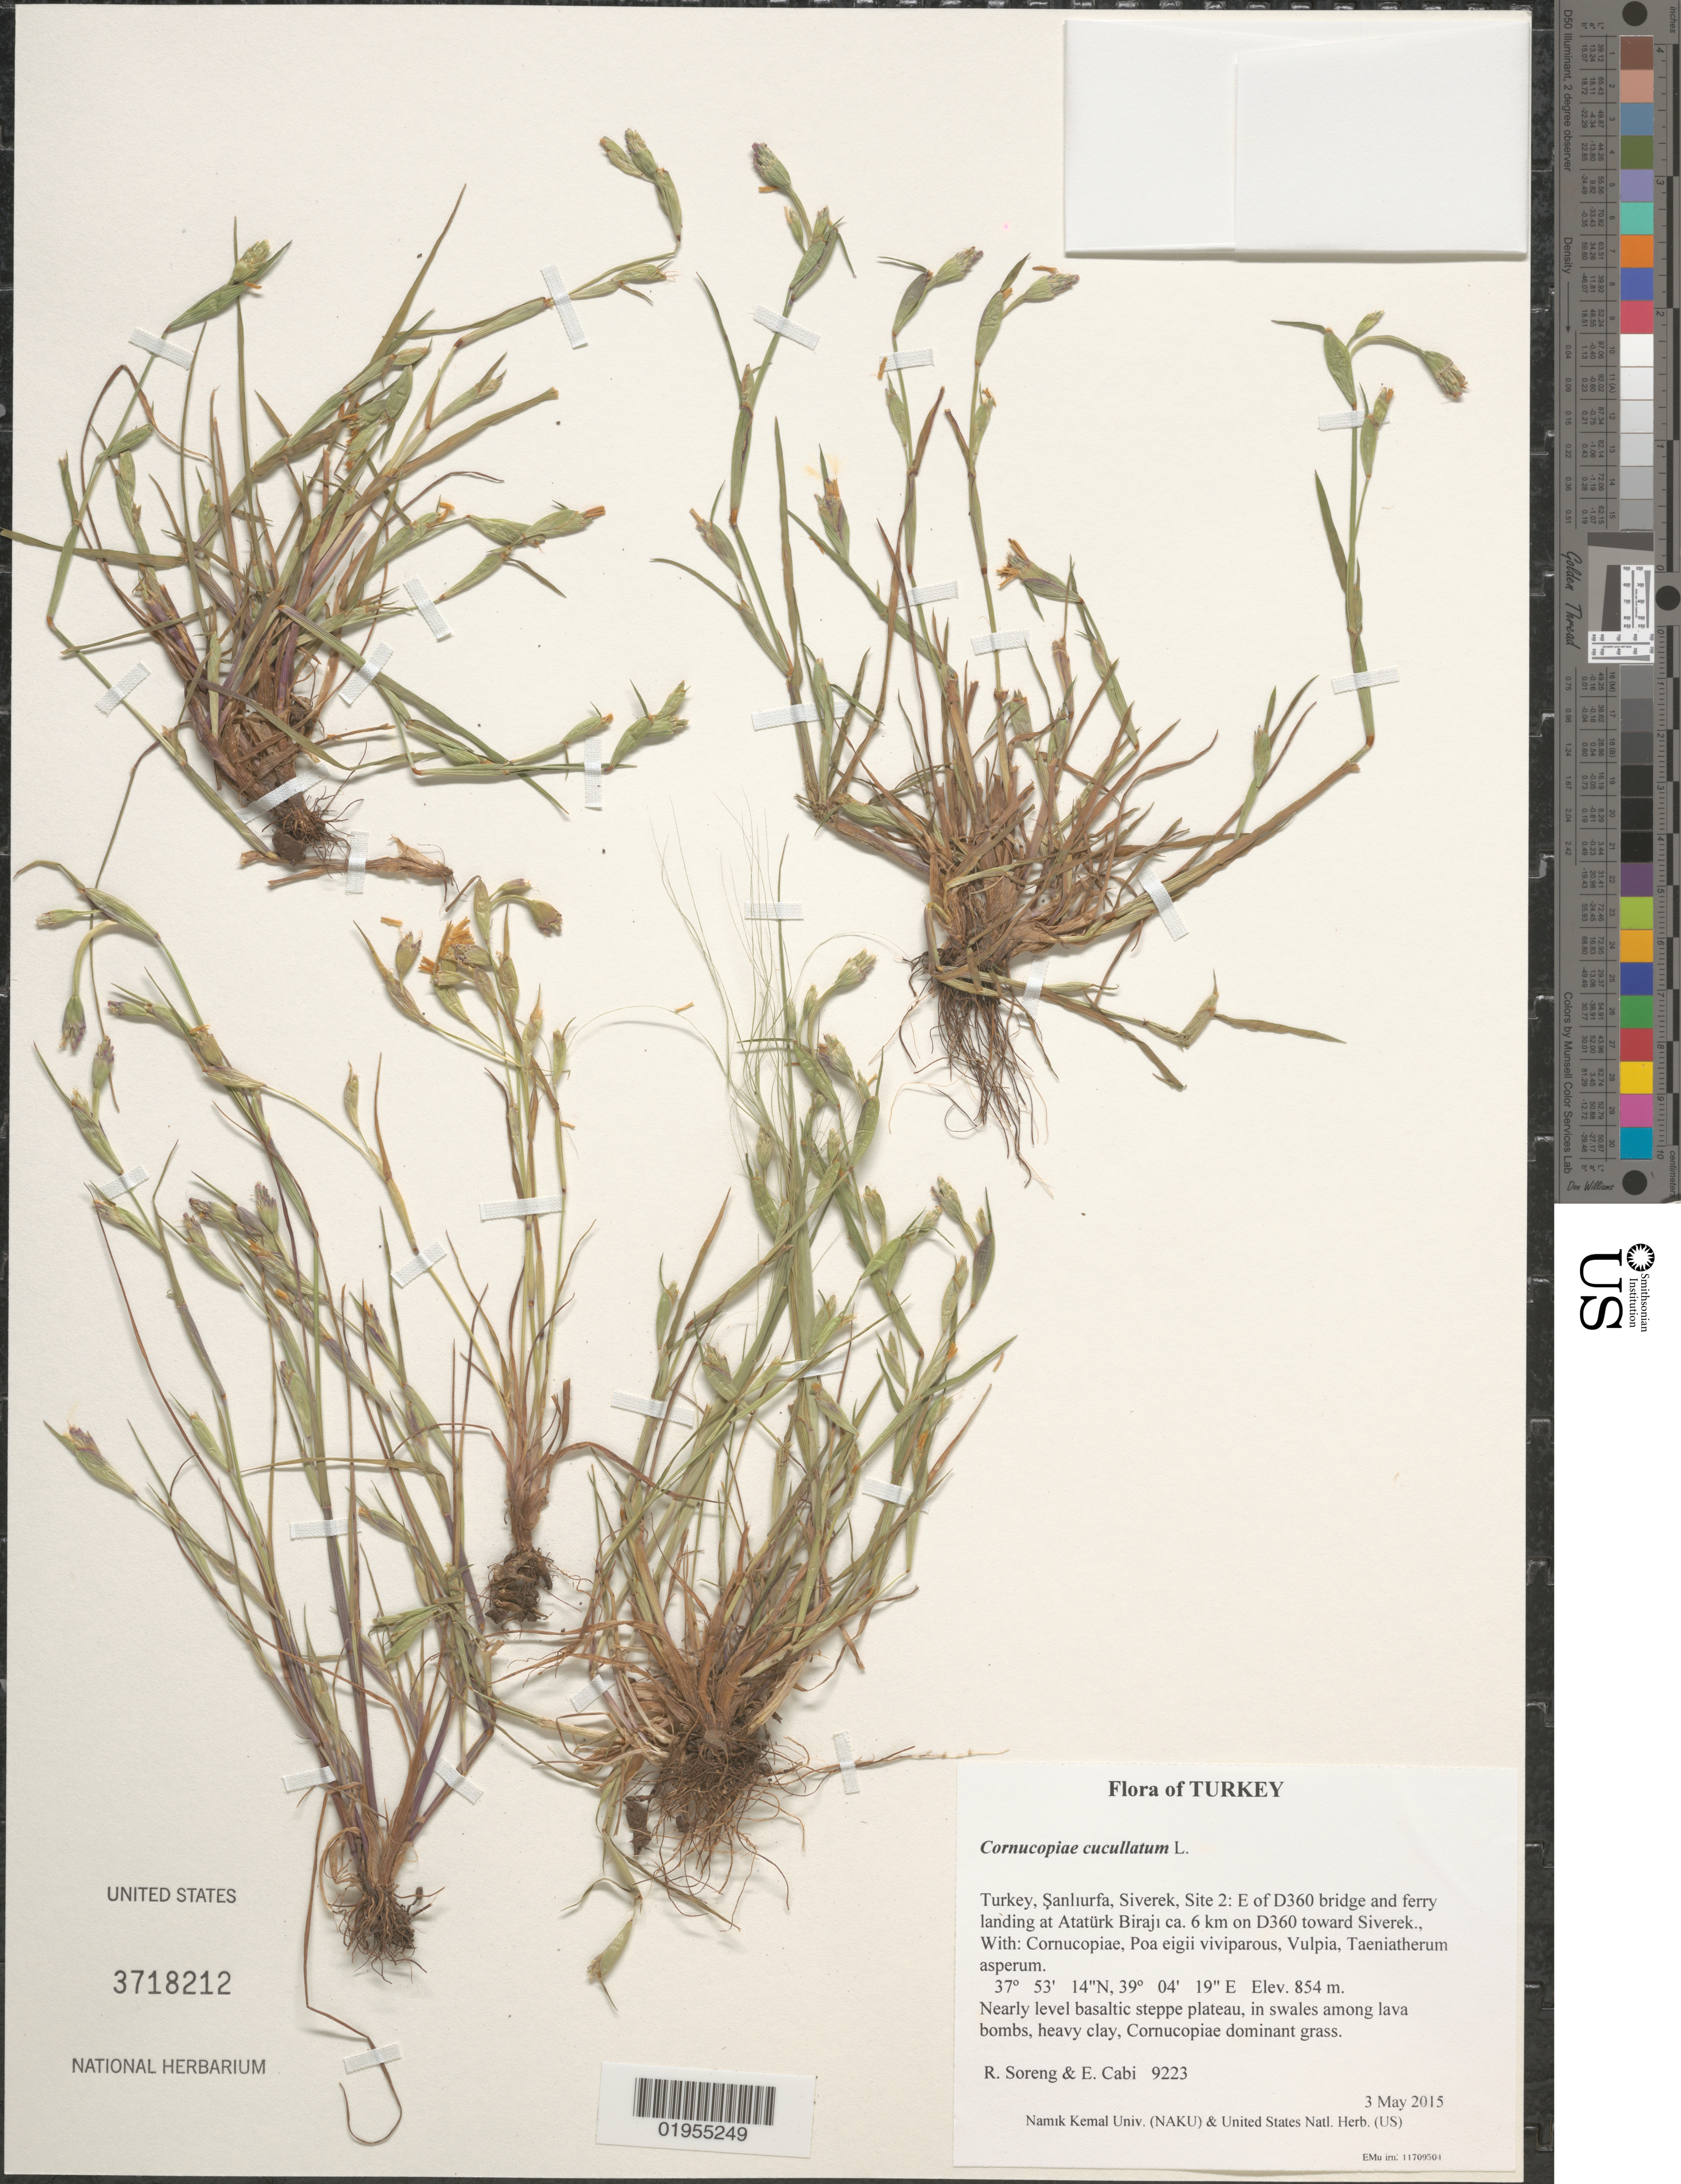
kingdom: Plantae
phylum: Tracheophyta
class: Liliopsida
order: Poales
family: Poaceae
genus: Cornucopiae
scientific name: Cornucopiae cucullatum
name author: L.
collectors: R. J. Soreng & E. Cabi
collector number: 9223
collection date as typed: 2015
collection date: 2015-05-03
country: Turkey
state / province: Sanliurfa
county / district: Siverek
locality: Site 2: E of D360 bridge and ferry landing at Ataturk Biraji ca. 6 km on D360 toward Siverek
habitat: Nearly level basaltic steppe plateau, in swales among lava bombs, heavy clay, Cornucopiae dominant grass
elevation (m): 854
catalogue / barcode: US 3718212